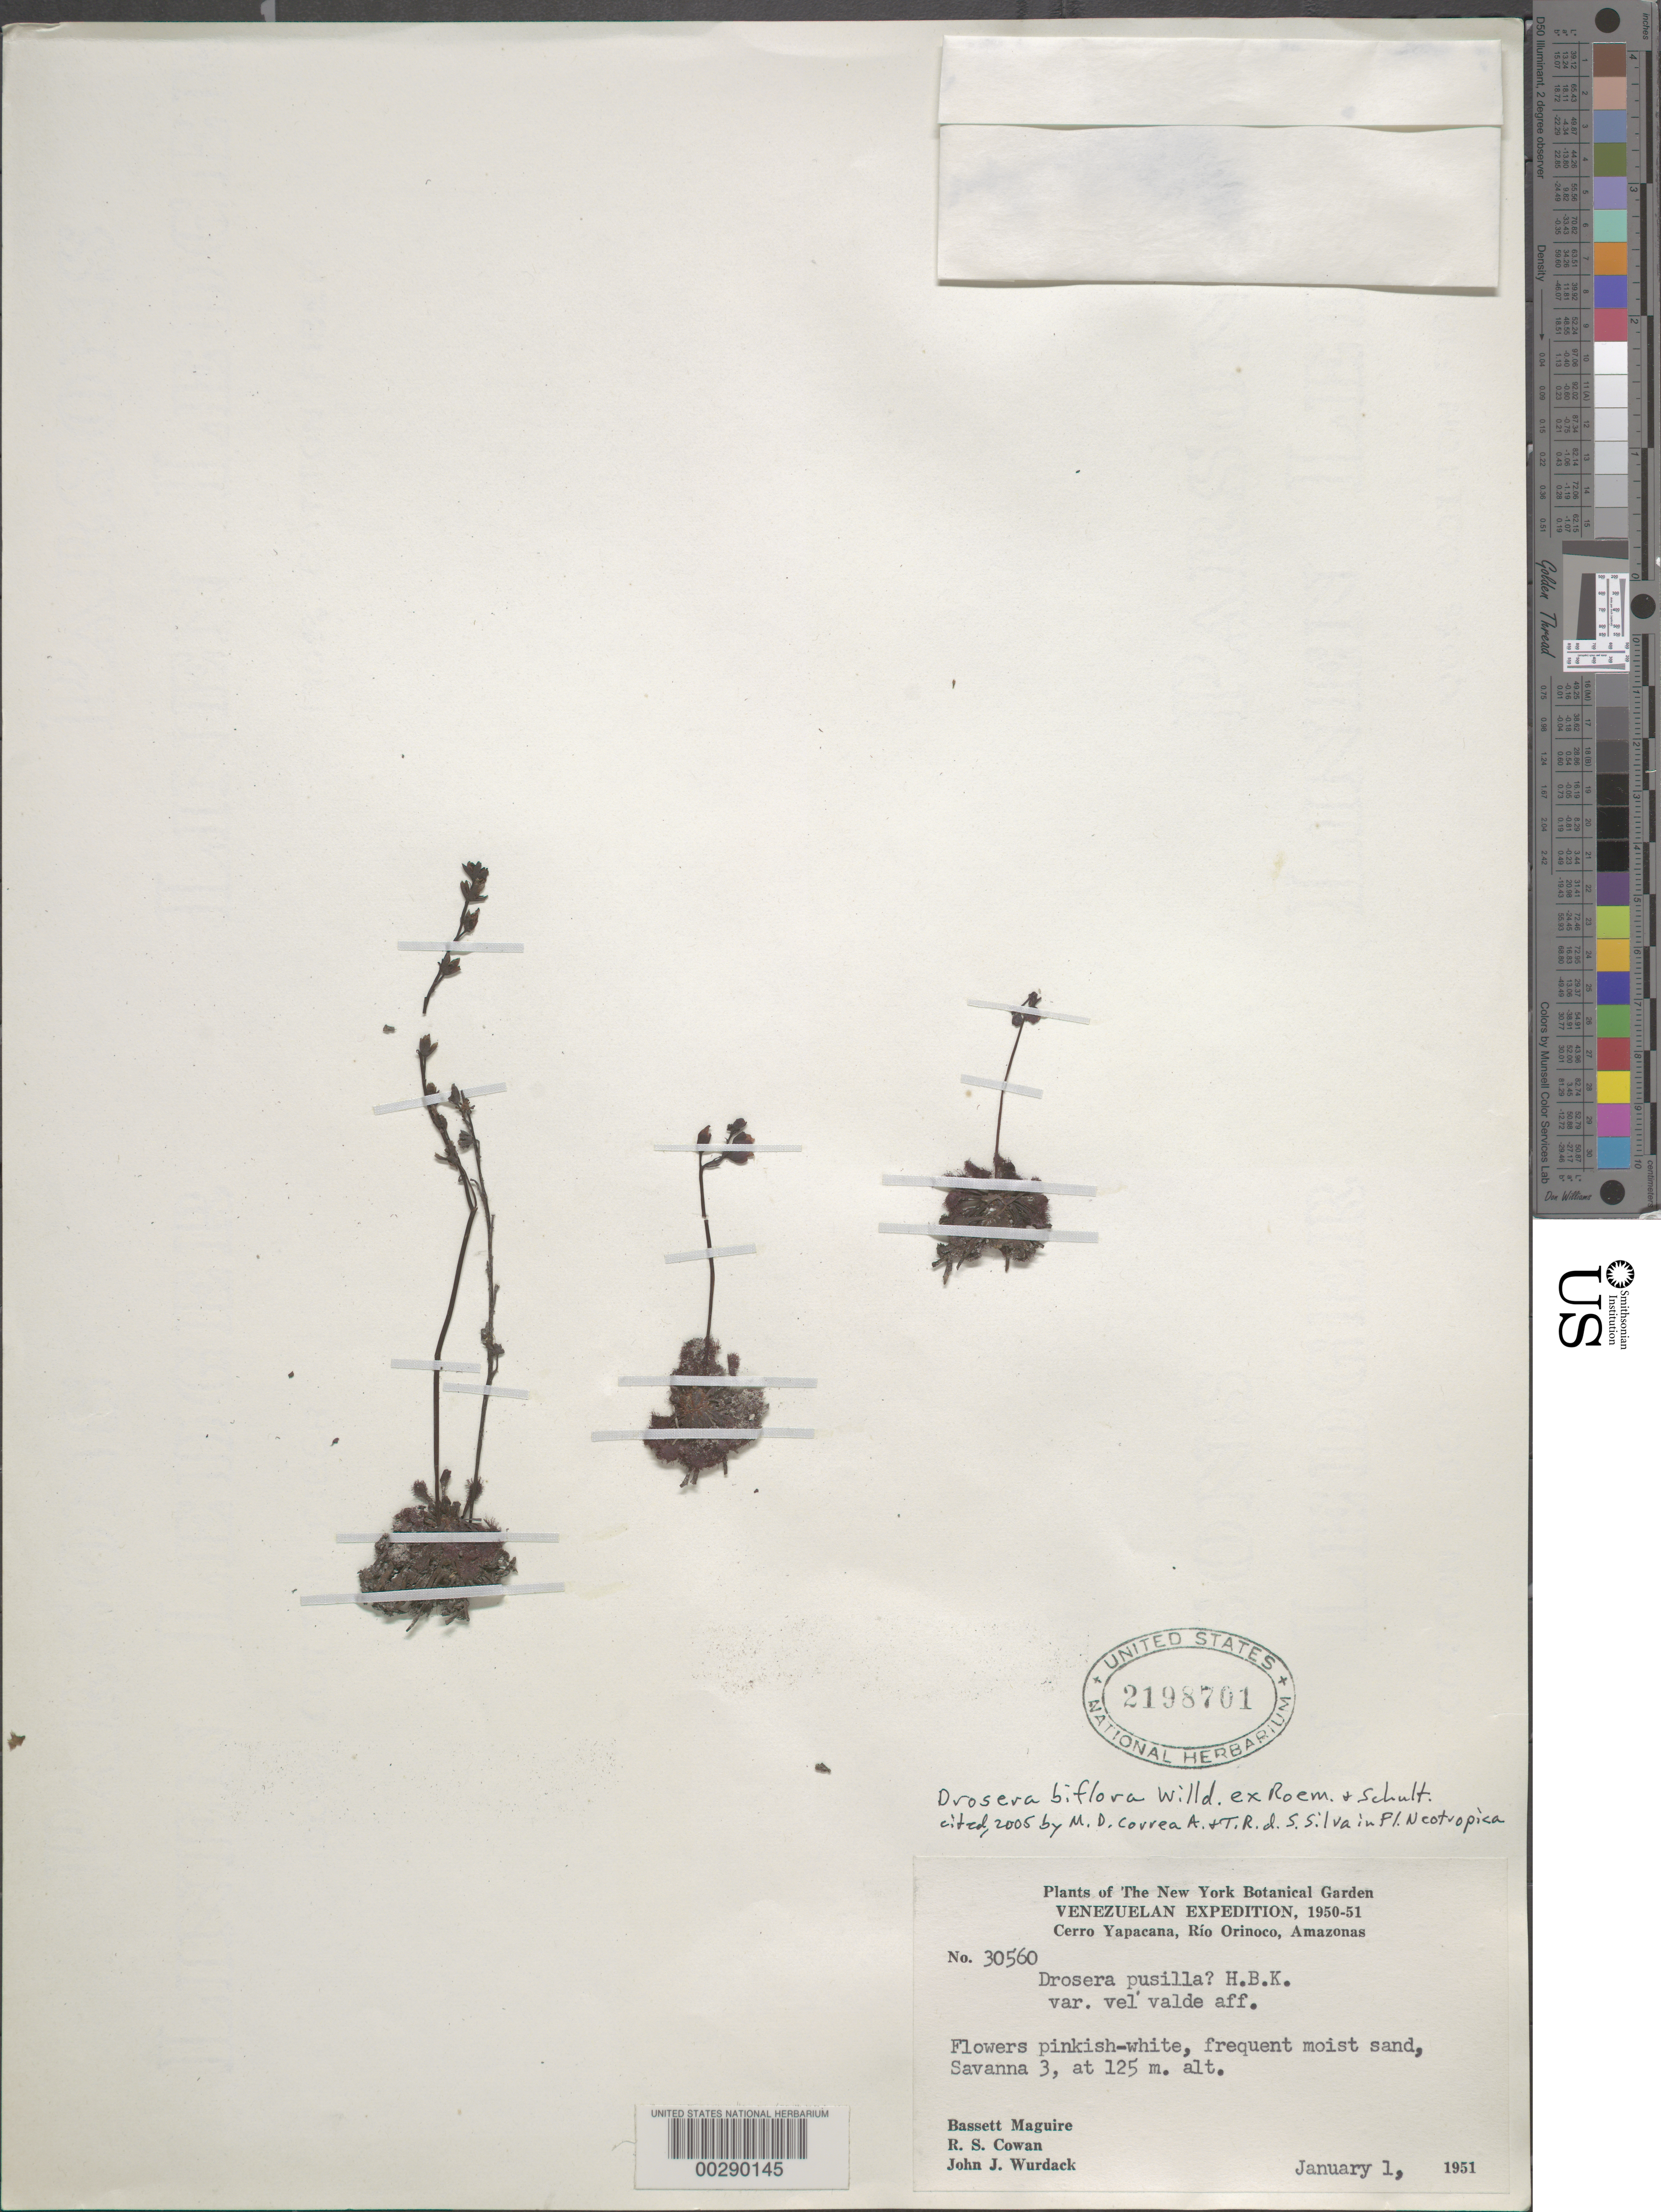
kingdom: Plantae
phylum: Tracheophyta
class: Magnoliopsida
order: Caryophyllales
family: Droseraceae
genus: Drosera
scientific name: Drosera biflora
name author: Willd. ex Roem. & Schult.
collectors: B. Maguire, R. S. Cowan & J. J. Wurdack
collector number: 30560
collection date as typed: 01 Jan 1951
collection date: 1951-01-01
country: Venezuela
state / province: Amazonas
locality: Cerro Yapacana, Rio Orinoco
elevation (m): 125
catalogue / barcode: US 2198701